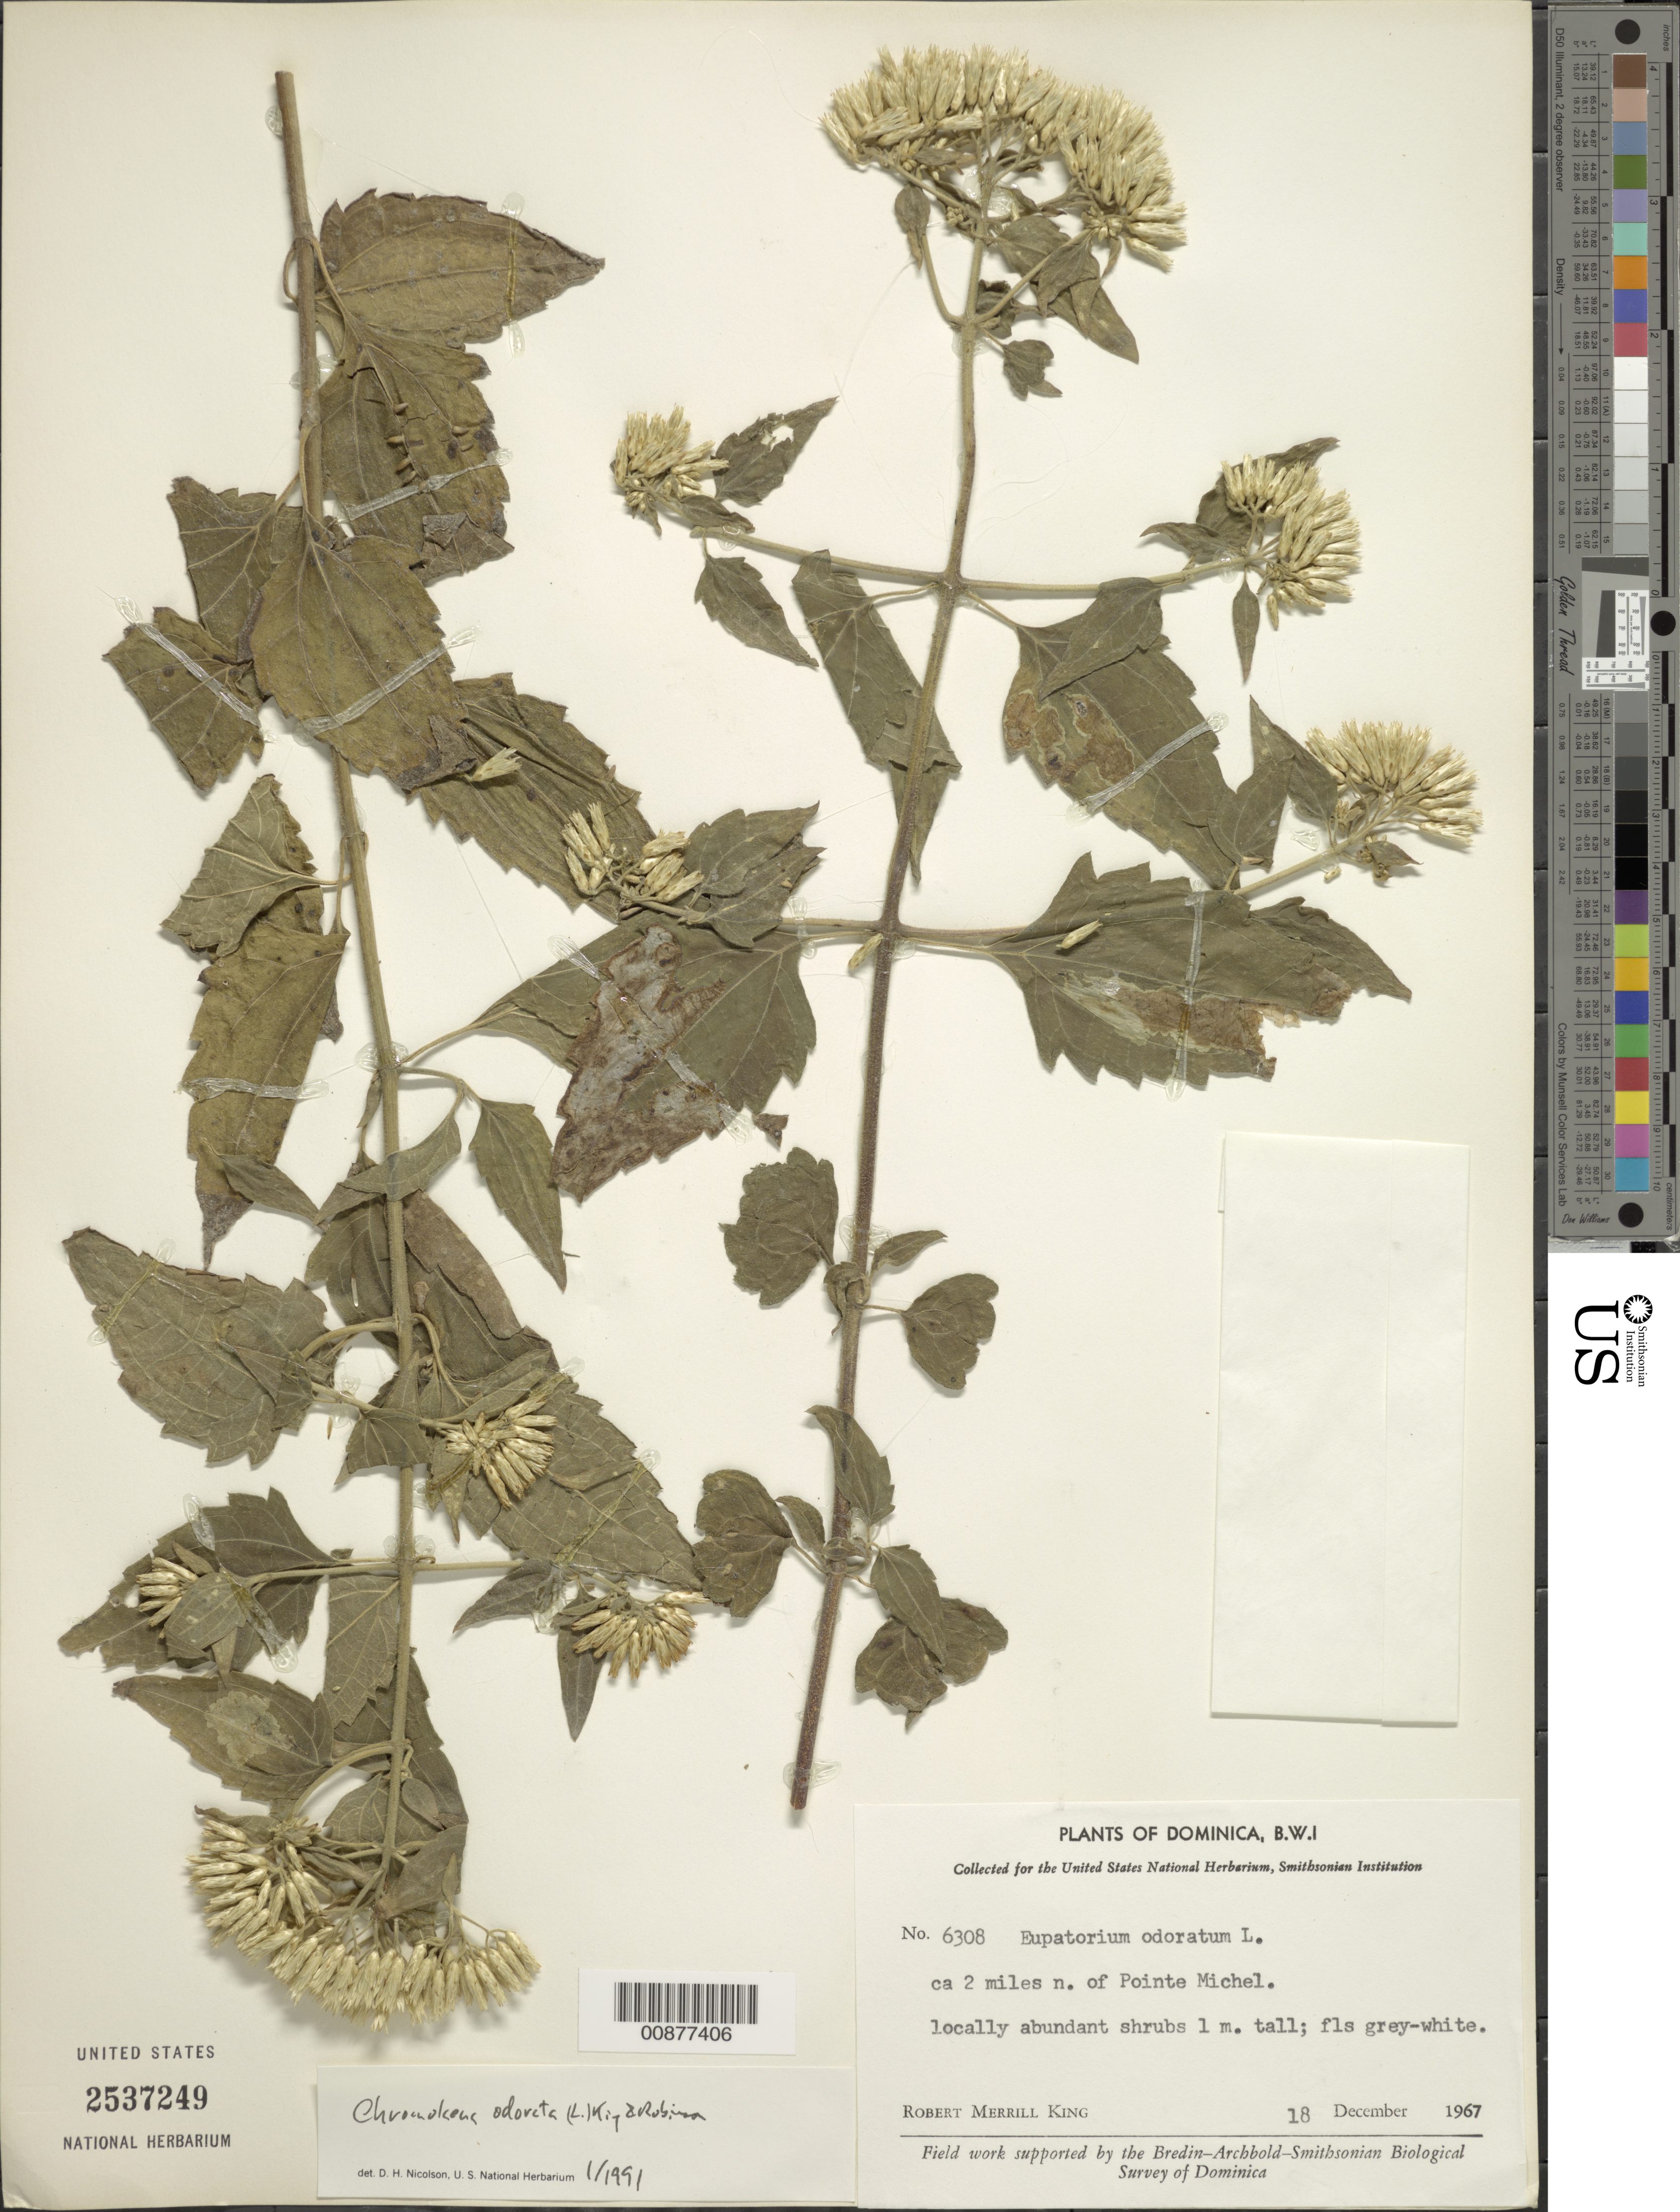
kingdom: Plantae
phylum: Tracheophyta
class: Magnoliopsida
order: Asterales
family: Asteraceae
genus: Chromolaena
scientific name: Chromolaena odorata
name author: (L.) R.M. King & H. Rob.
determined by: Nicolson, Dan H.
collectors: R. M. King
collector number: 6308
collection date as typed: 18 Dec 1967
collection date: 1967-12-18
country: Dominica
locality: About 2 miles north of Pointe Michel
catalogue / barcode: US 2537249